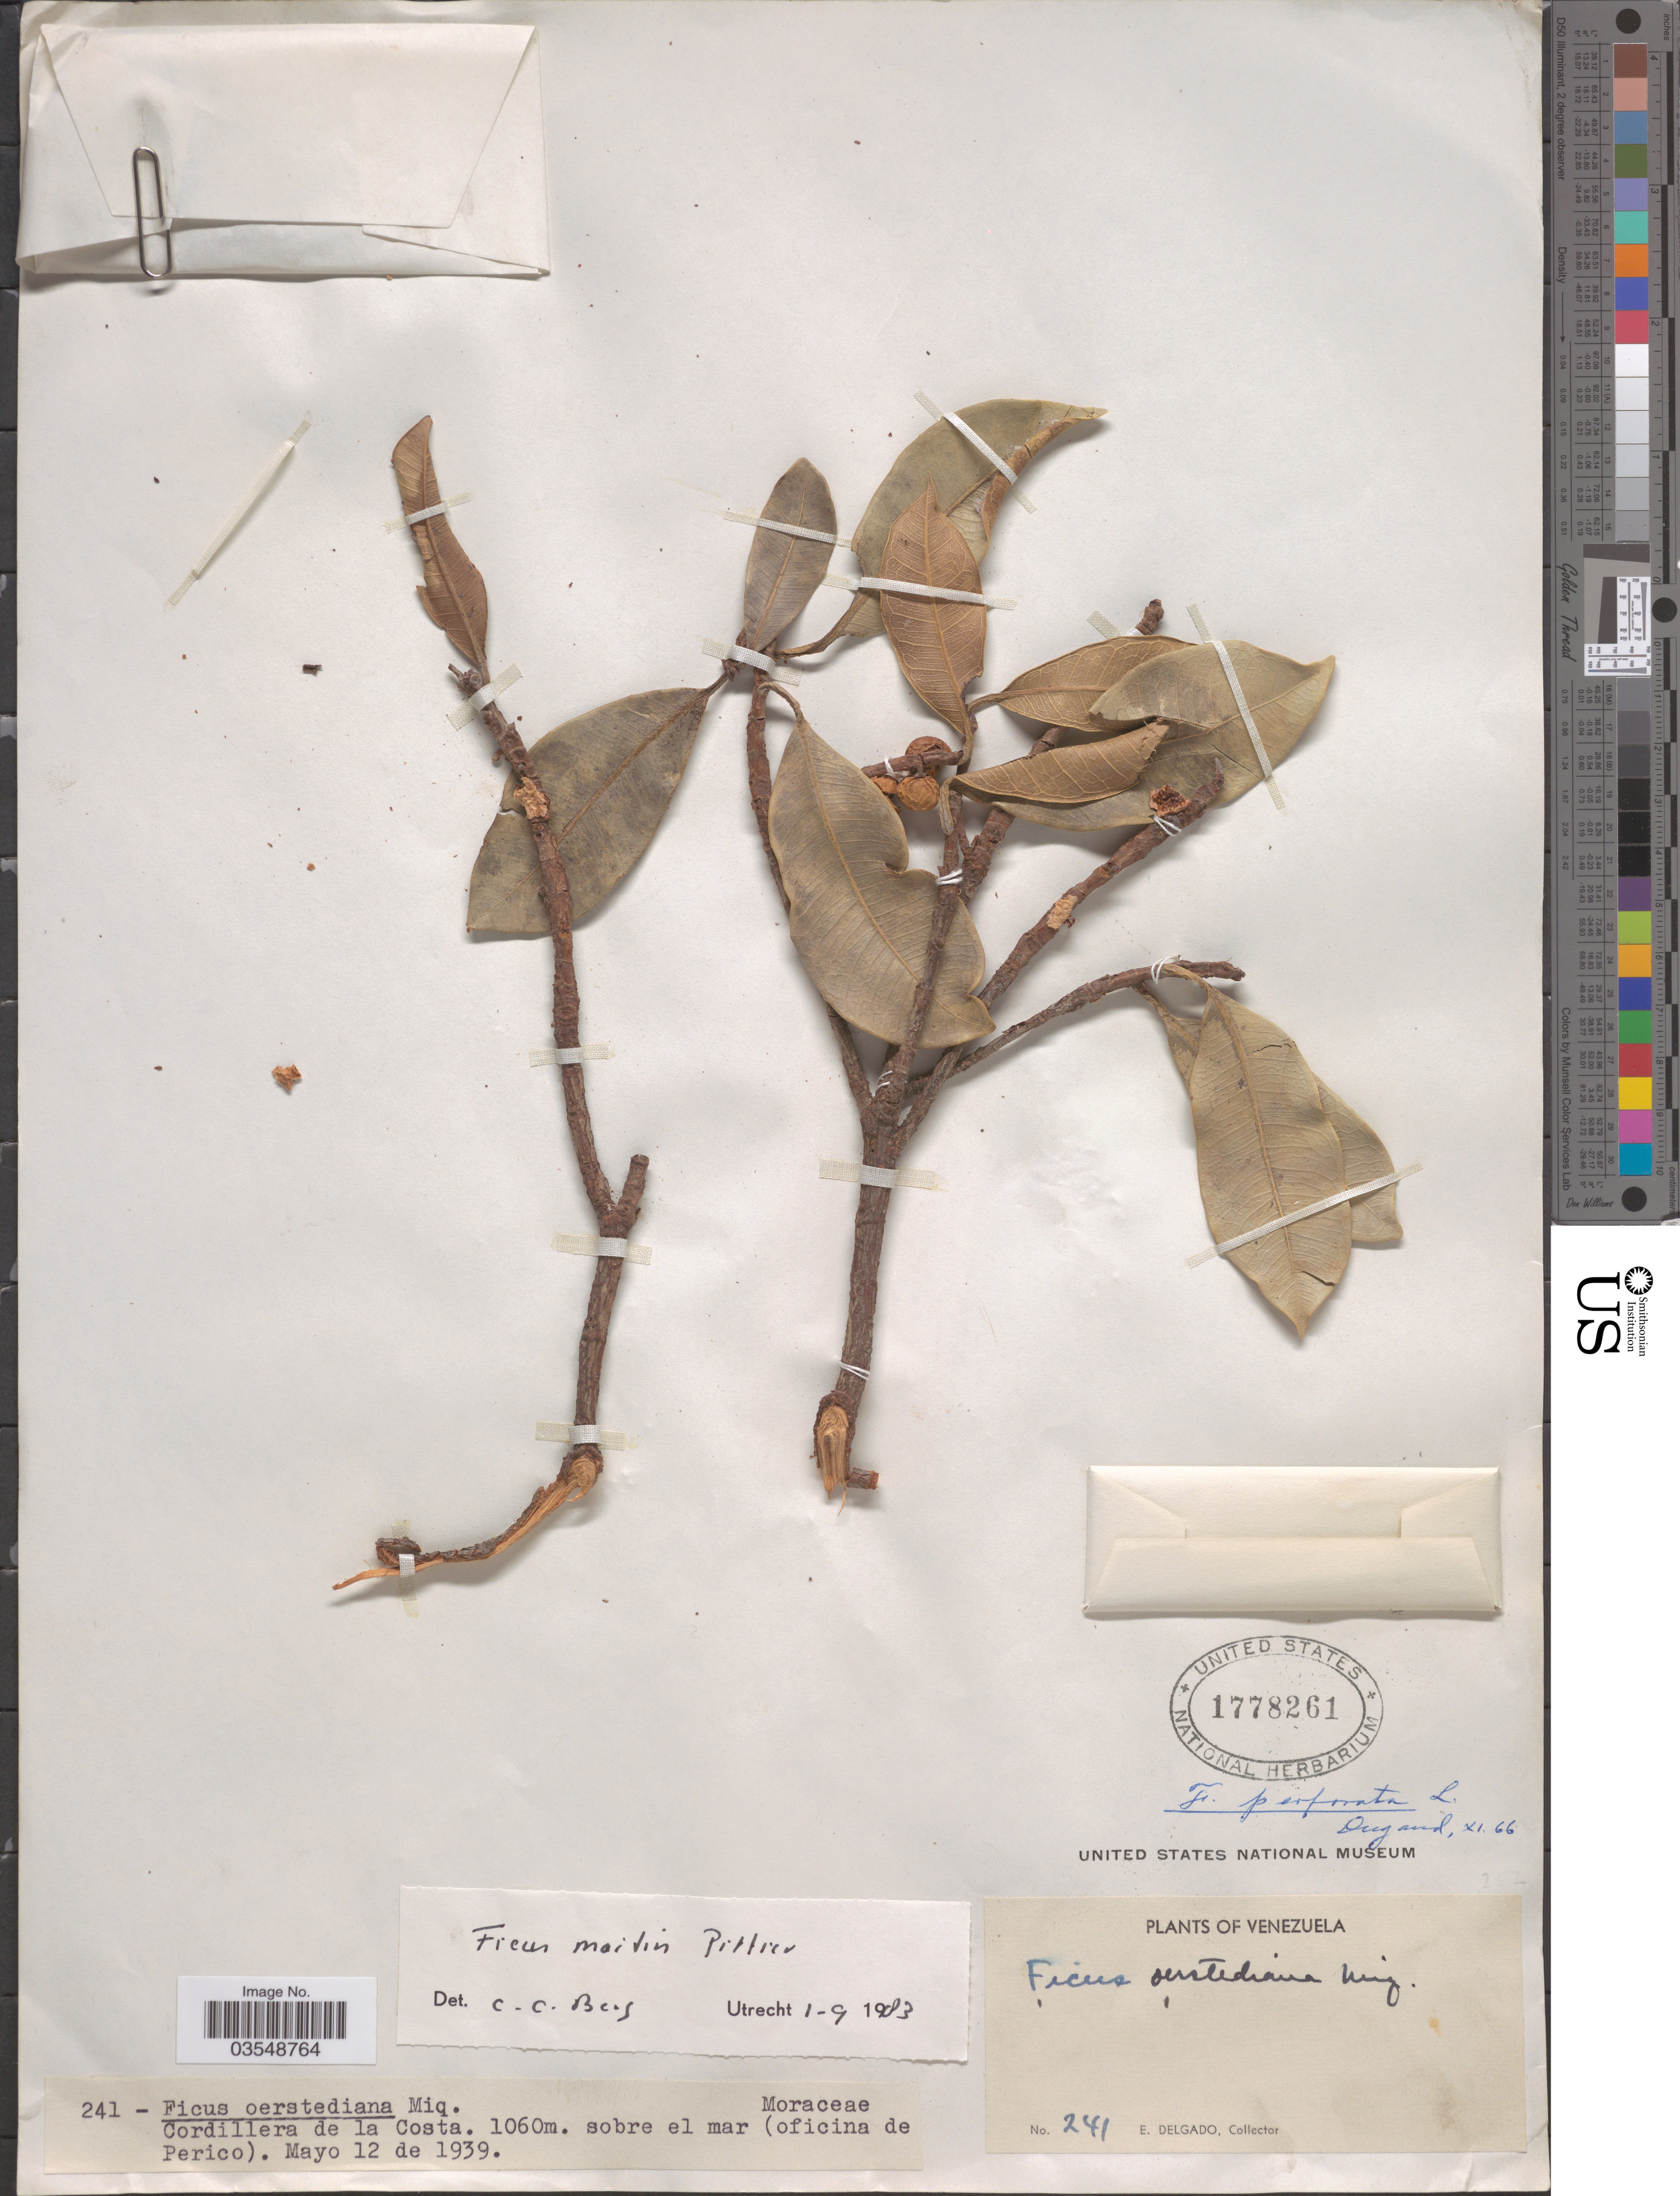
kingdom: Plantae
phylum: Tracheophyta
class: Magnoliopsida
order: Rosales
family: Moraceae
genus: Ficus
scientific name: Ficus maitin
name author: Pittier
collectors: E. Delgado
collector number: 241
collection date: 1939-05-12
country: Venezuela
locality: Cordillera de la Costa. Sobre el mar (oficina de Perico).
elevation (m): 1060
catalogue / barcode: US 1778261